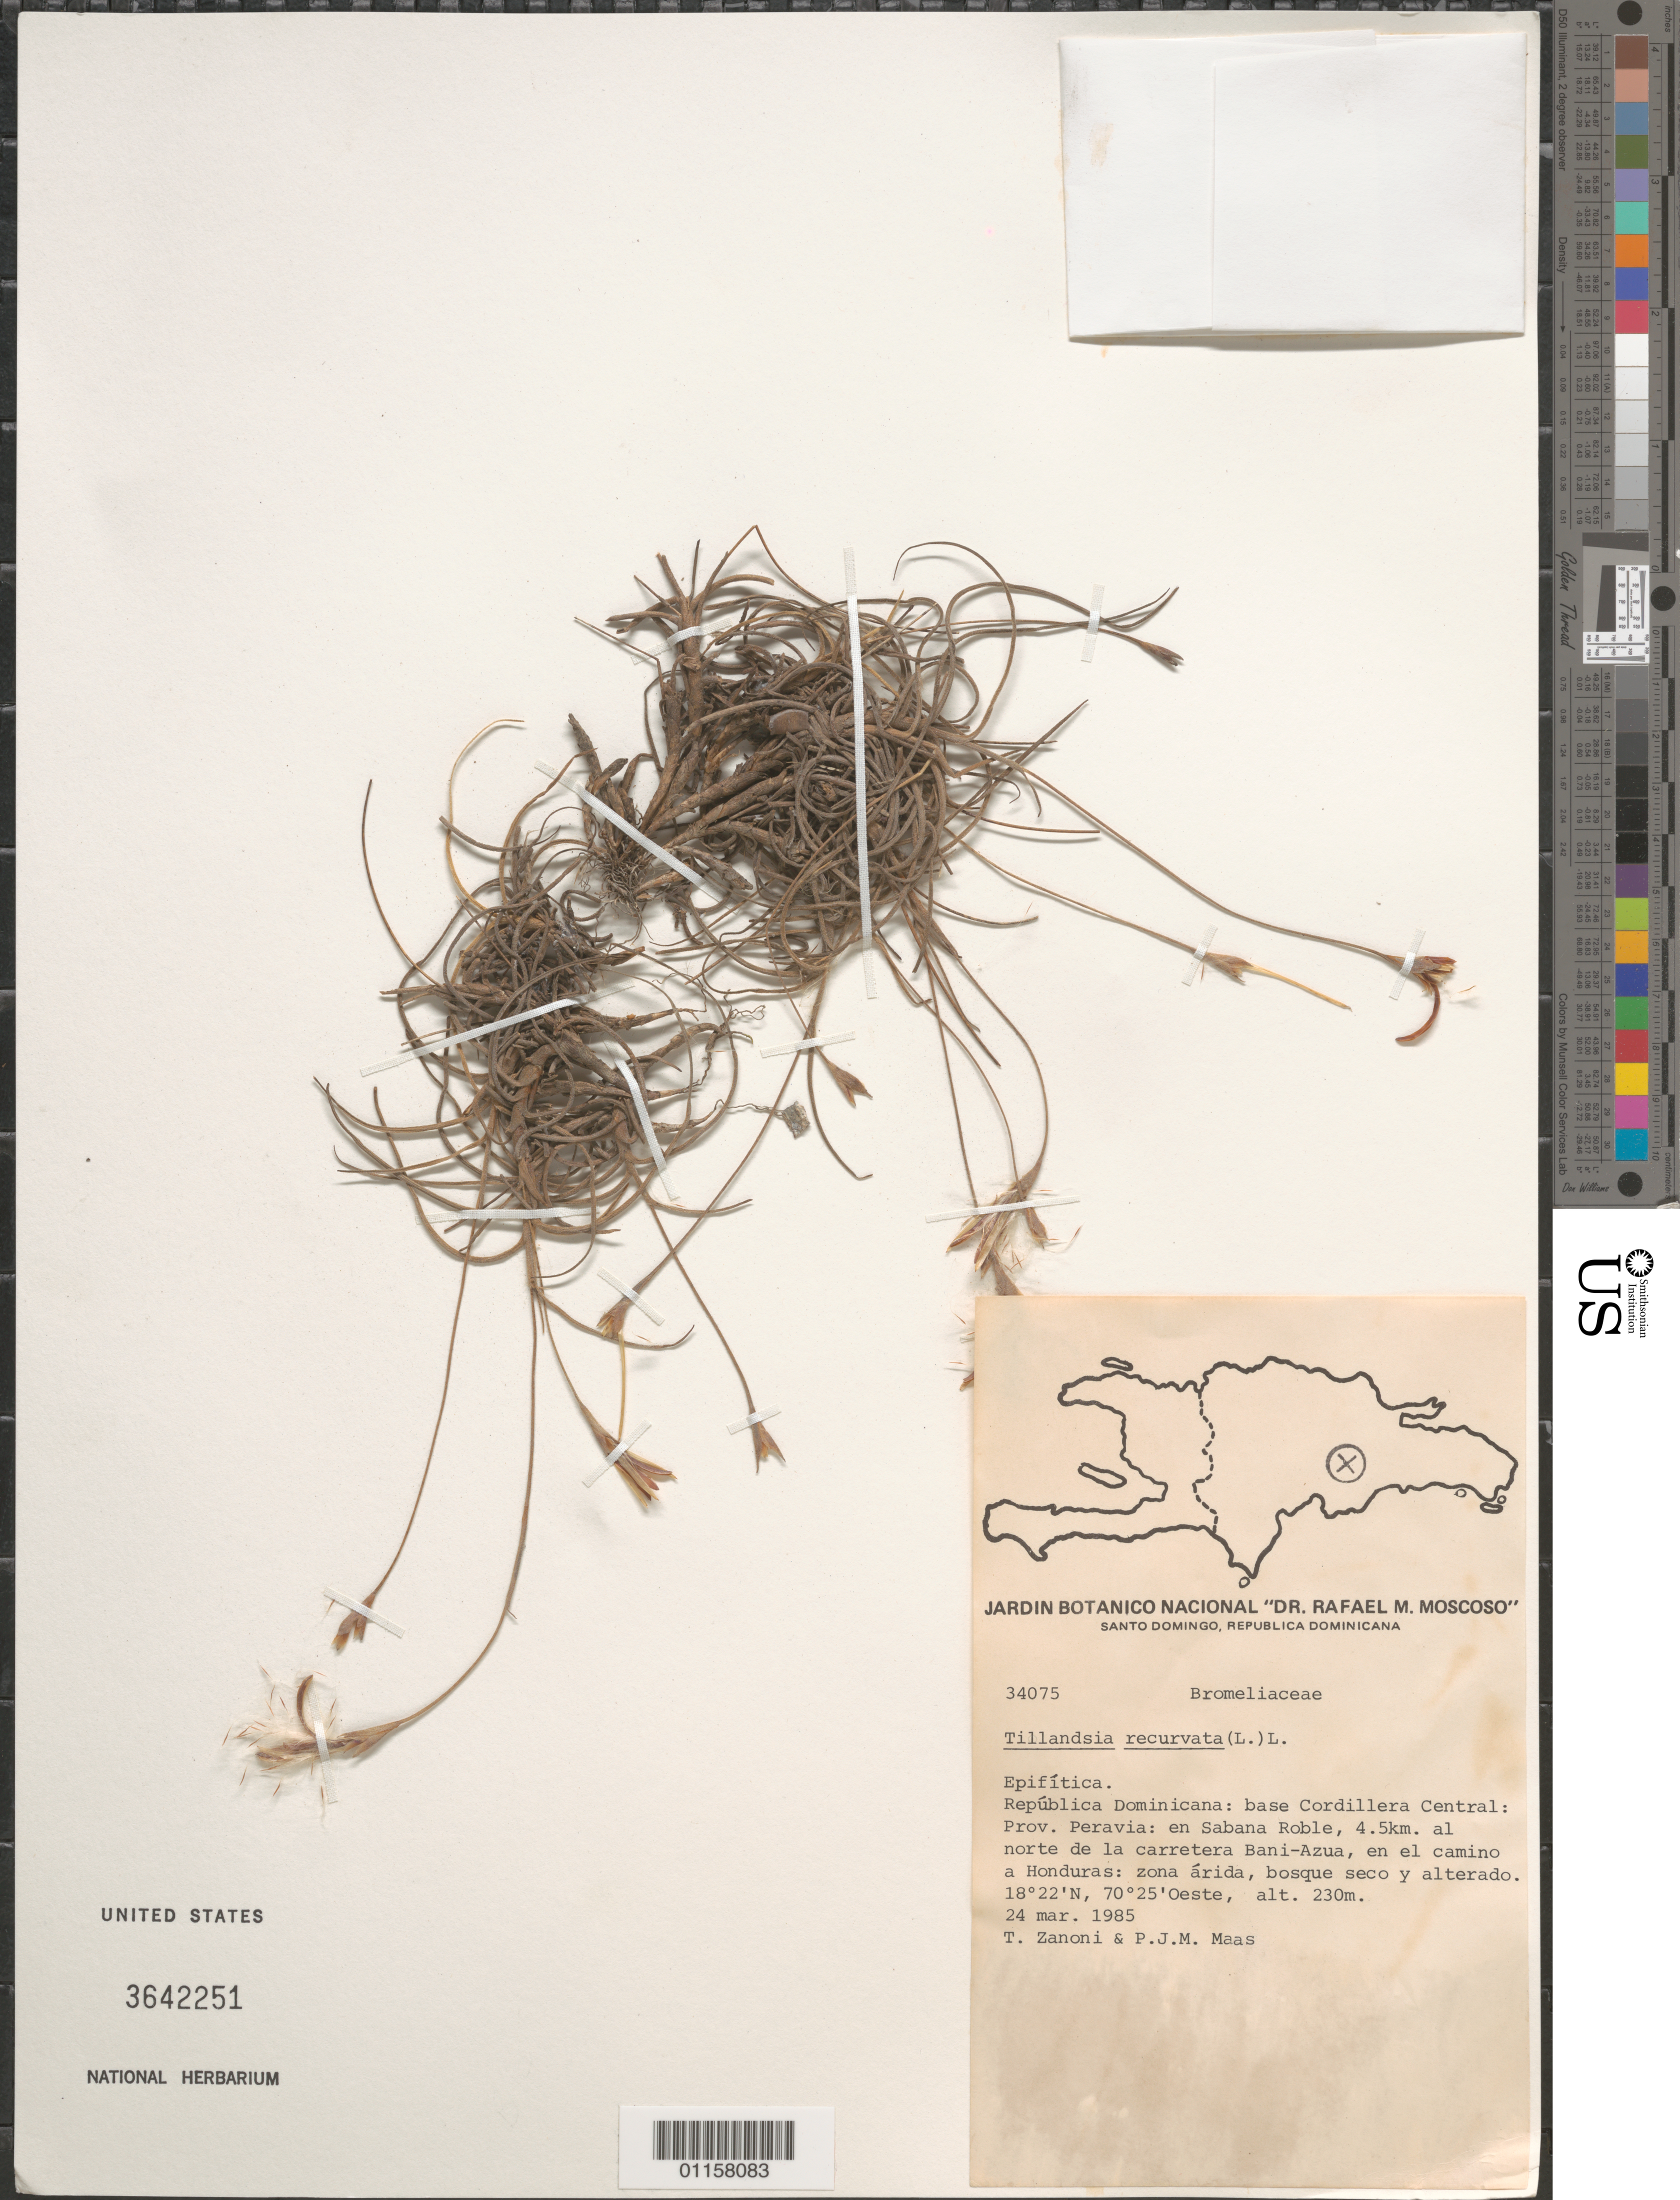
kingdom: Plantae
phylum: Tracheophyta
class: Liliopsida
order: Poales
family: Bromeliaceae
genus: Tillandsia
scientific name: Tillandsia recurvata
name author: L.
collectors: T. A. Zanoni & P. Maas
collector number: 34075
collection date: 1985-03-24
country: Dominican Republic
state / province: Peravia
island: Hispaniola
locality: Cordillera Central, base; Sabana Roble, 4.5 km al norte de la carretera Bani-Azua, en el camino a Honduras.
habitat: Zona árida, bosque seco y alterado.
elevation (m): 230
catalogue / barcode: US 3642251